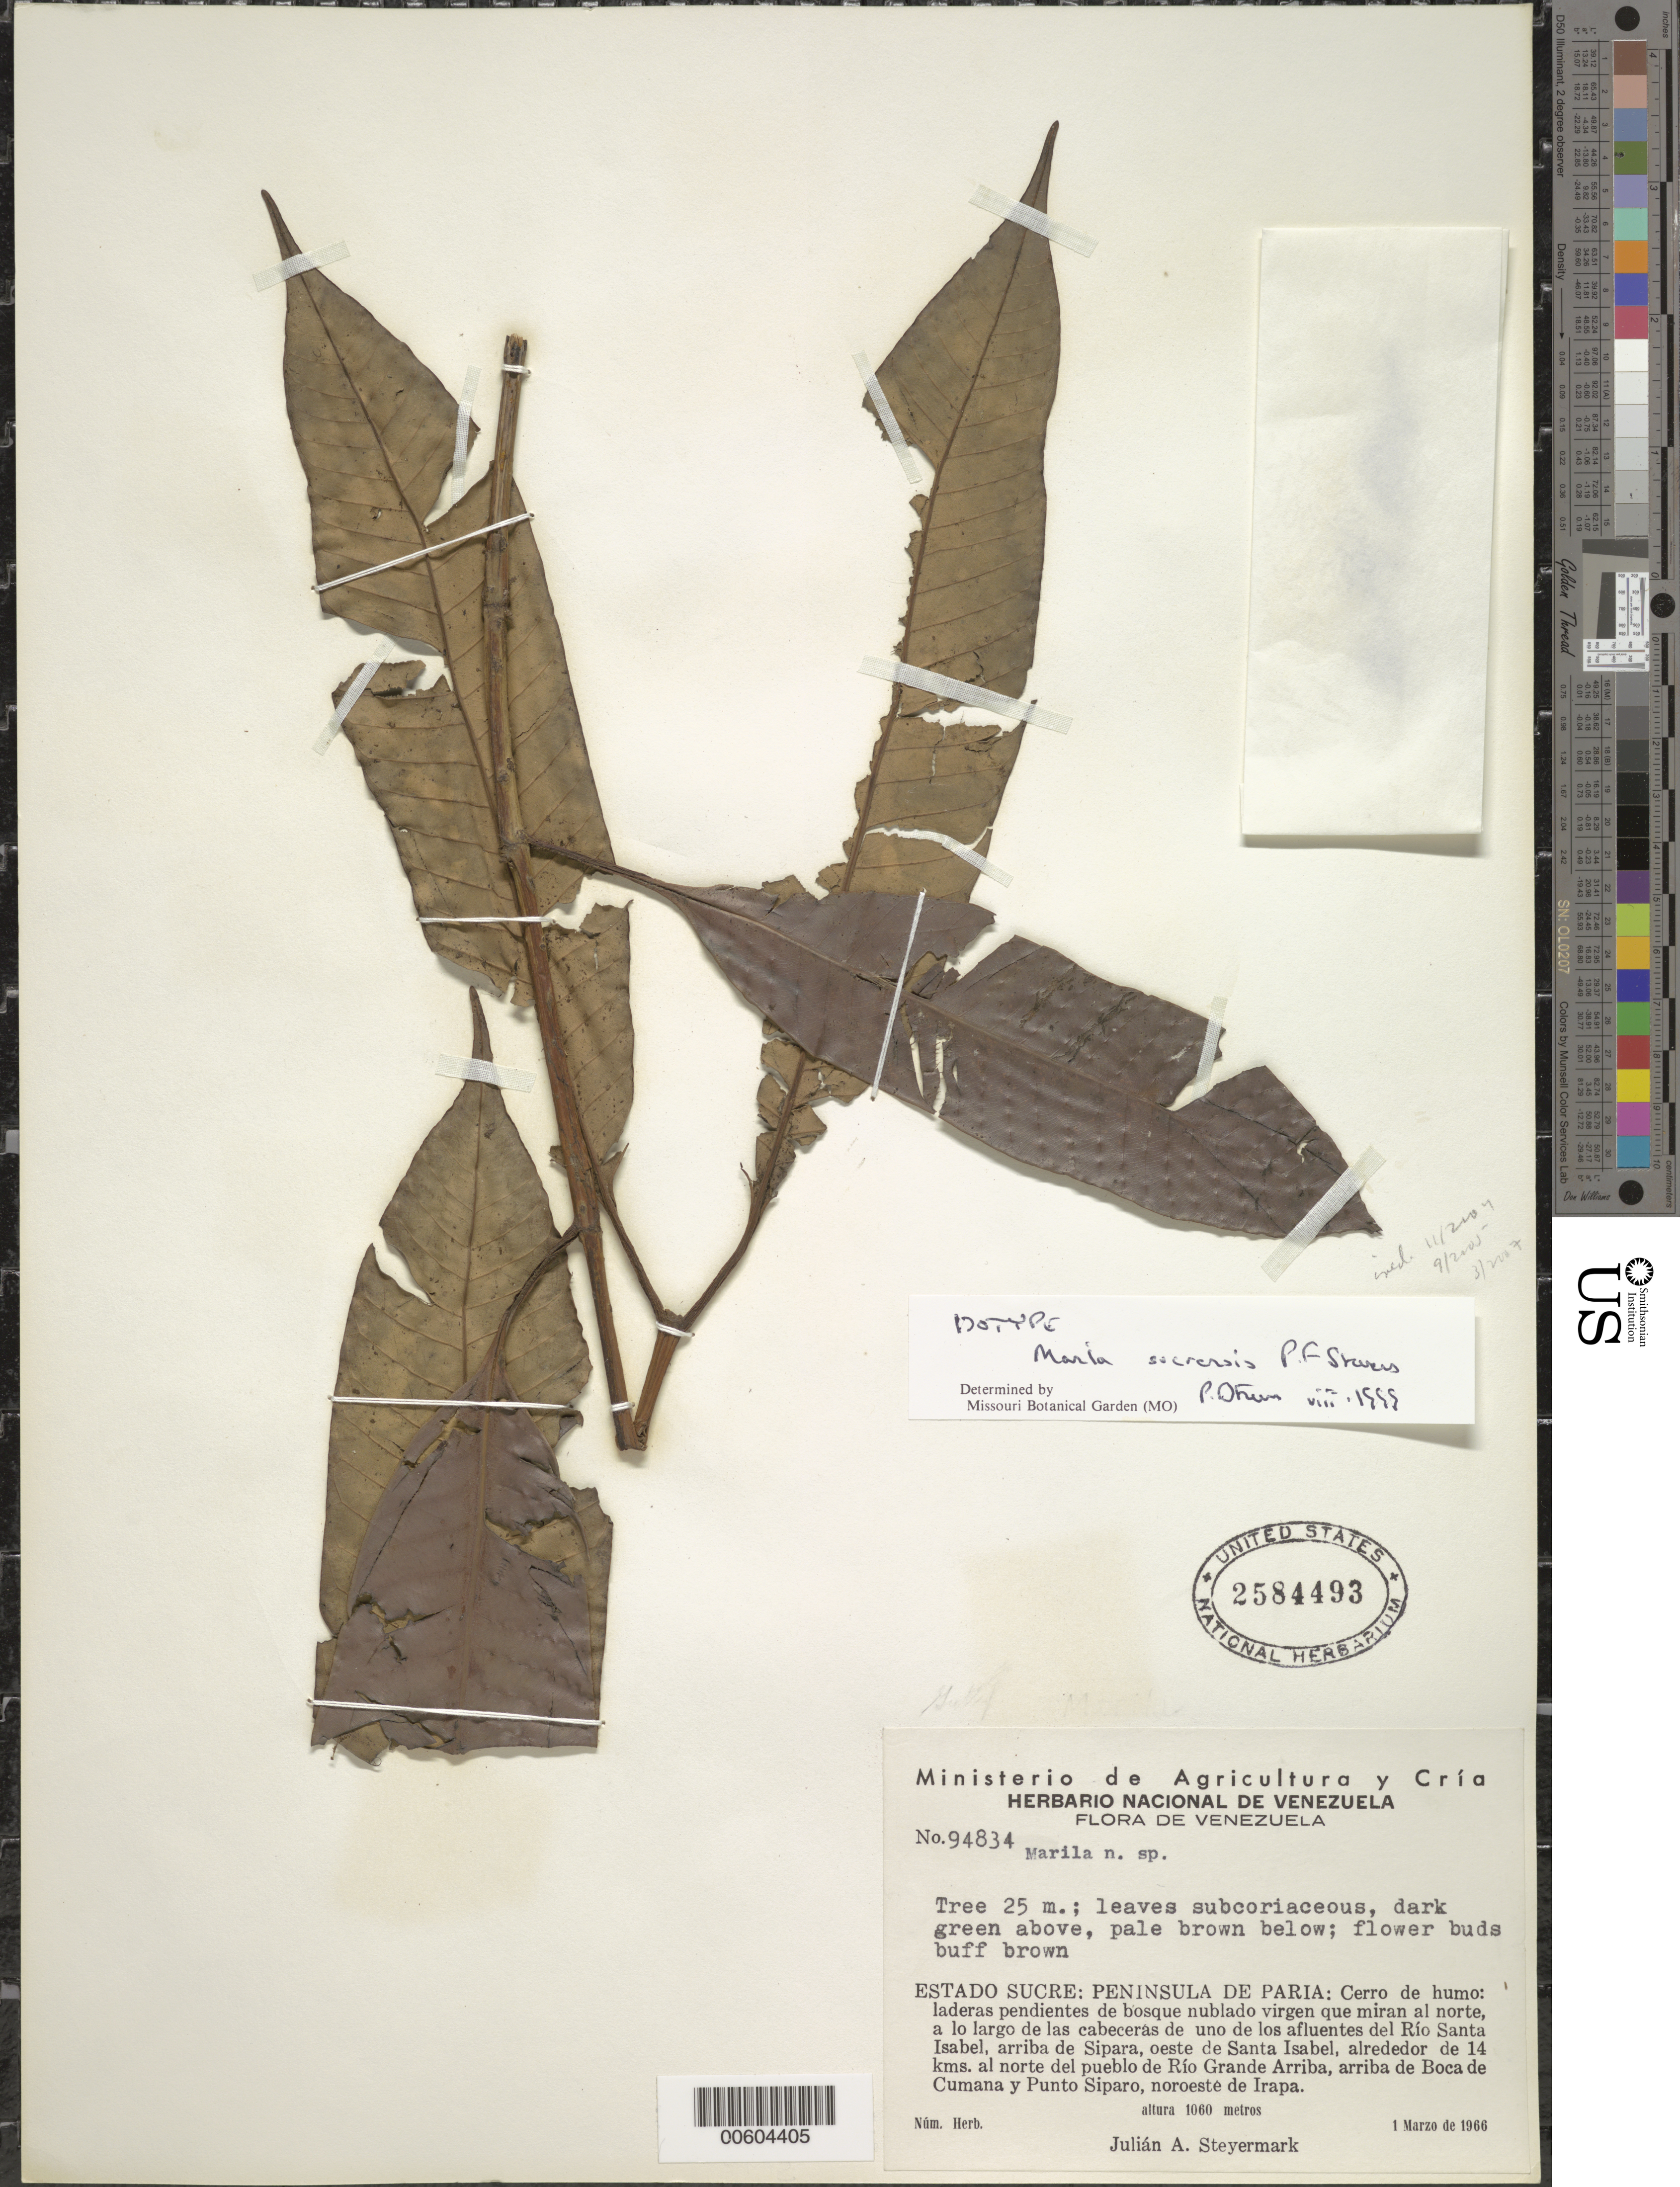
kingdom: Plantae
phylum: Tracheophyta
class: Magnoliopsida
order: Malpighiales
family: Calophyllaceae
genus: Marila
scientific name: Marila sp.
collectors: J. Steyermark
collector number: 94834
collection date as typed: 01 Mar 1966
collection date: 1966-03-01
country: Venezuela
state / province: Sucre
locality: Peninsula de Paria, Rio Santa Isabel, Arriba de Sipara, oeste de Santa Isabel, 14 km N del Pueblo de Rio Grande Arriba.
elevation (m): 1060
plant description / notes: Specimen annotated as isotype of Marila sucrensis P.F. Stevens [ined. name still unpublished as of May 2016]; re-filed in main herbarium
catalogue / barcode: US 2584493